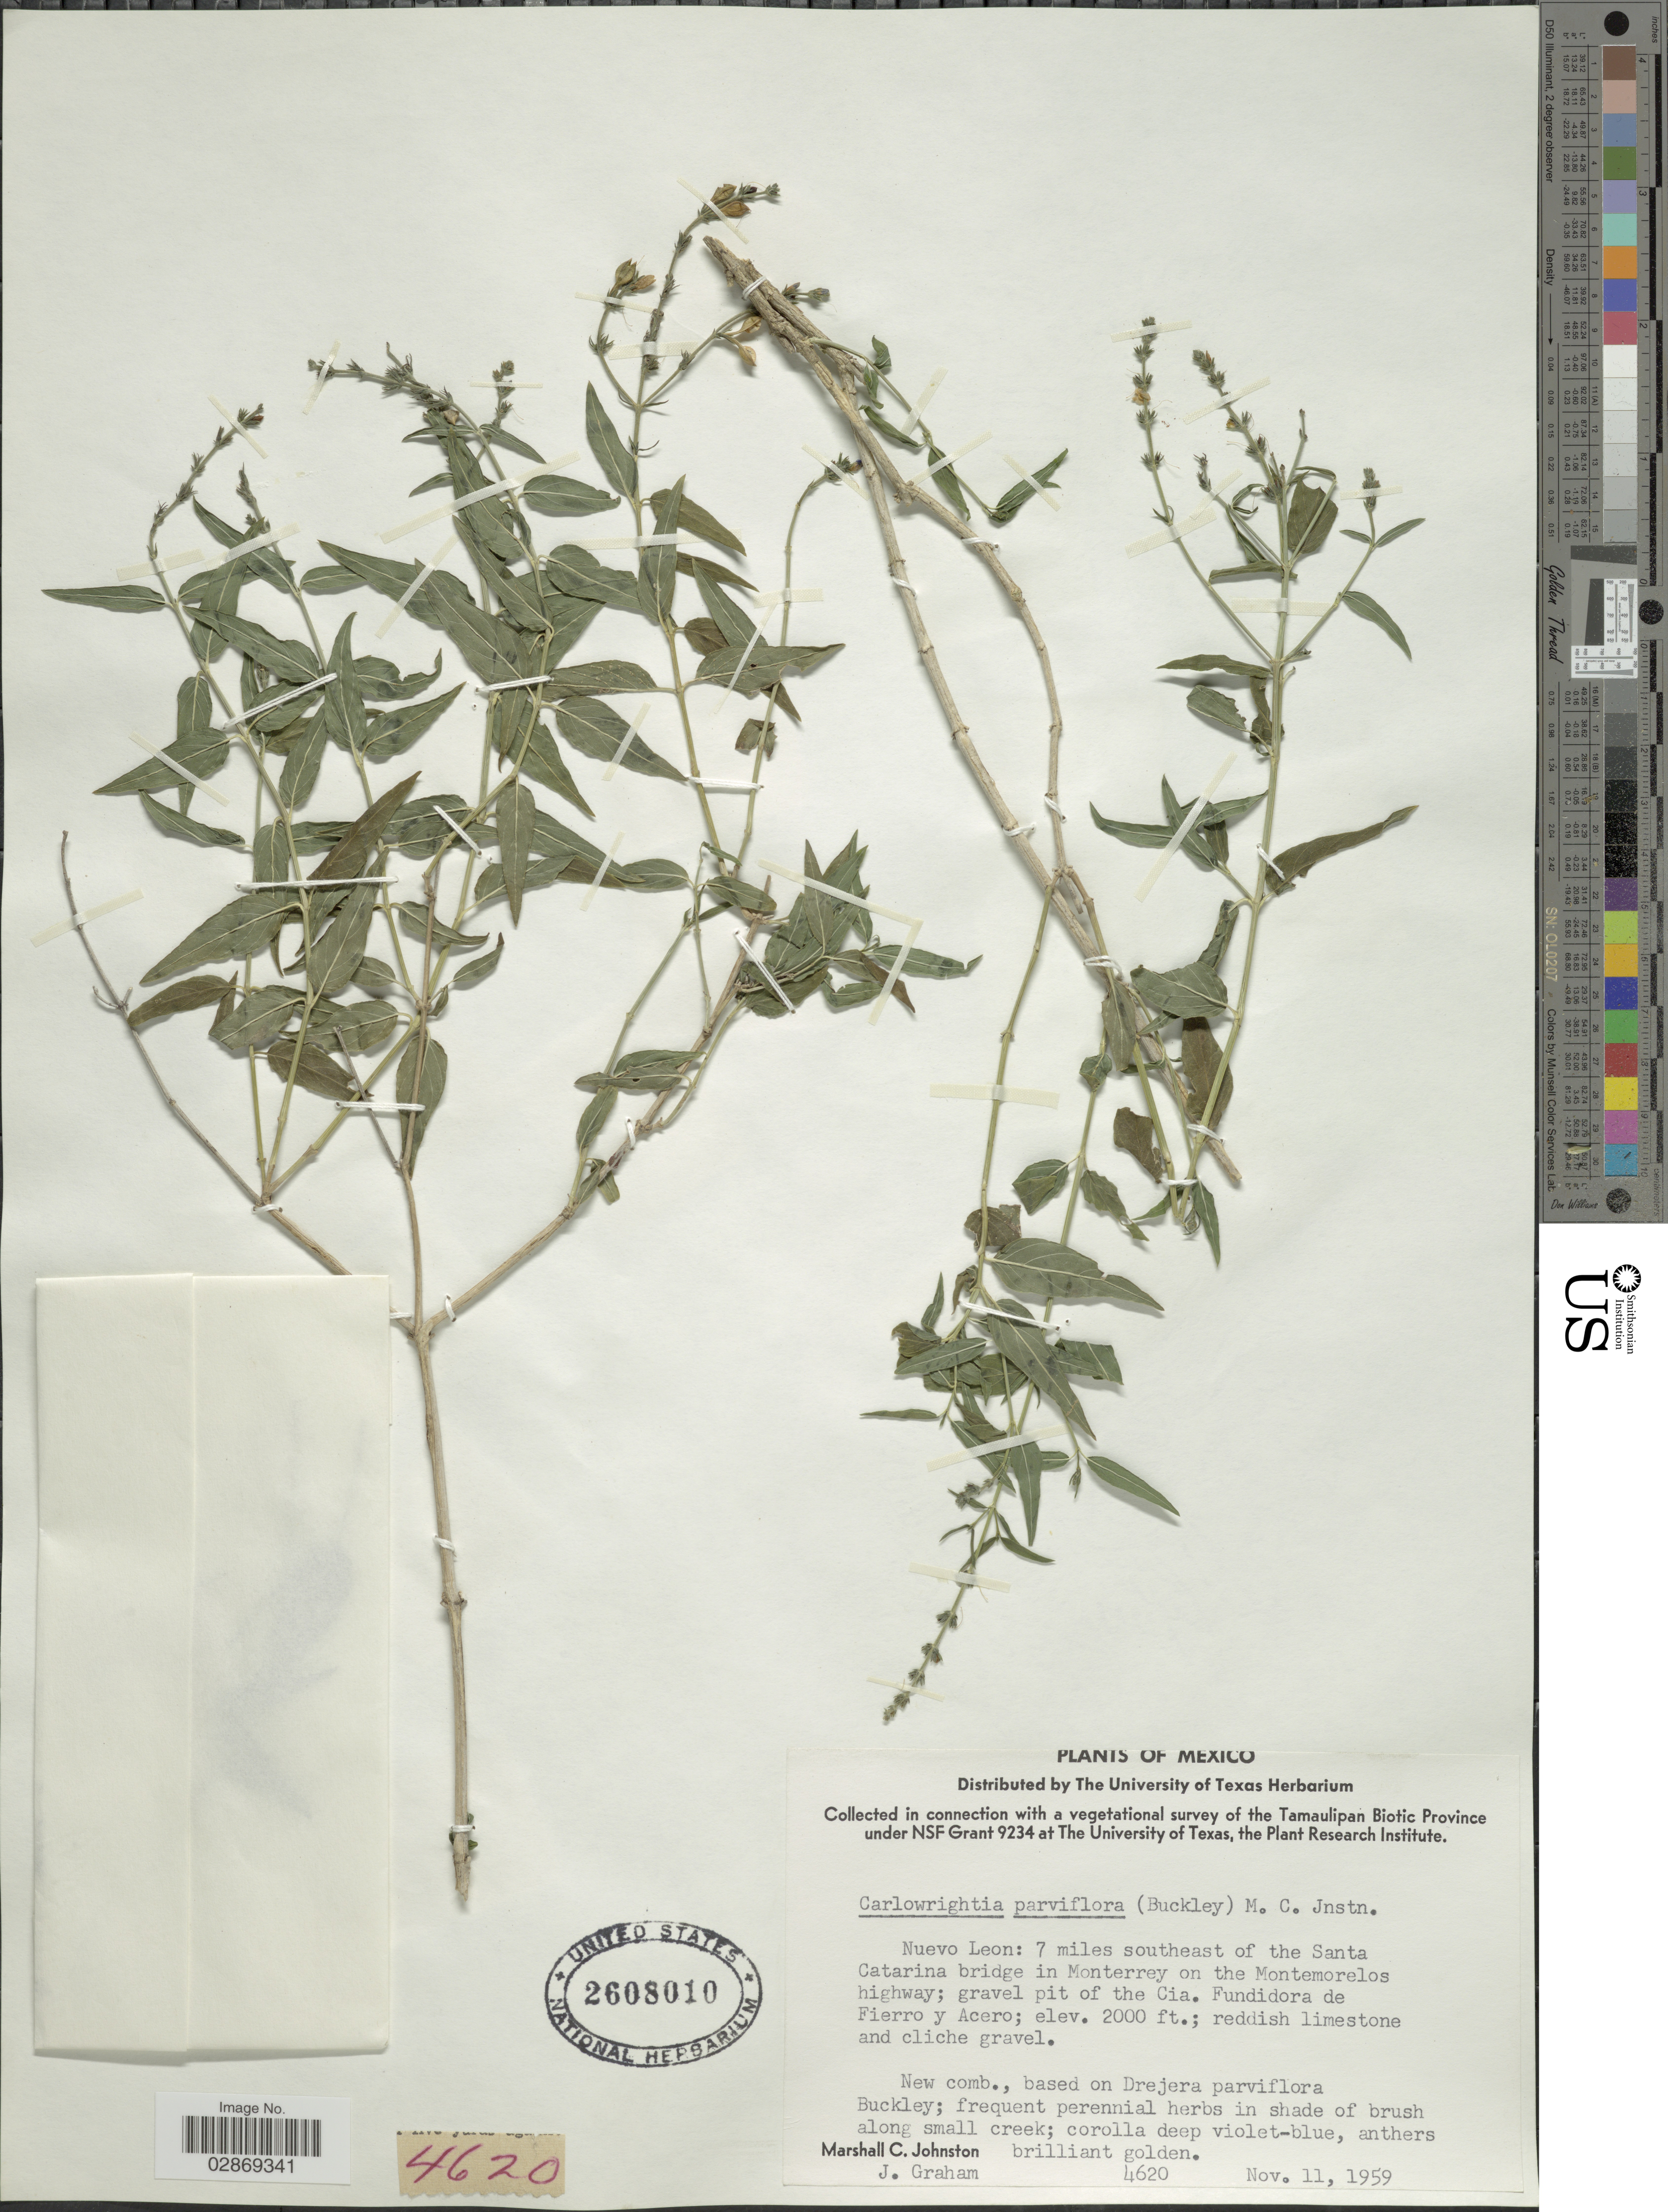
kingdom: Plantae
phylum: Tracheophyta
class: Magnoliopsida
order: Lamiales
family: Acanthaceae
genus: Carlowrightia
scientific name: Carlowrightia parviflora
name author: (Buckley) Wassh.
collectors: M. Johnston & J. Graham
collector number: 4620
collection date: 1959-11-11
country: Mexico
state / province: Nuevo León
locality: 7 miles southeast of the Santa Catarina bridge in Monterrey on the Montemorelos highway; gravel pit of the Cia. Fundidora de Fierro y Acero.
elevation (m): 610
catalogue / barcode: US 2608010